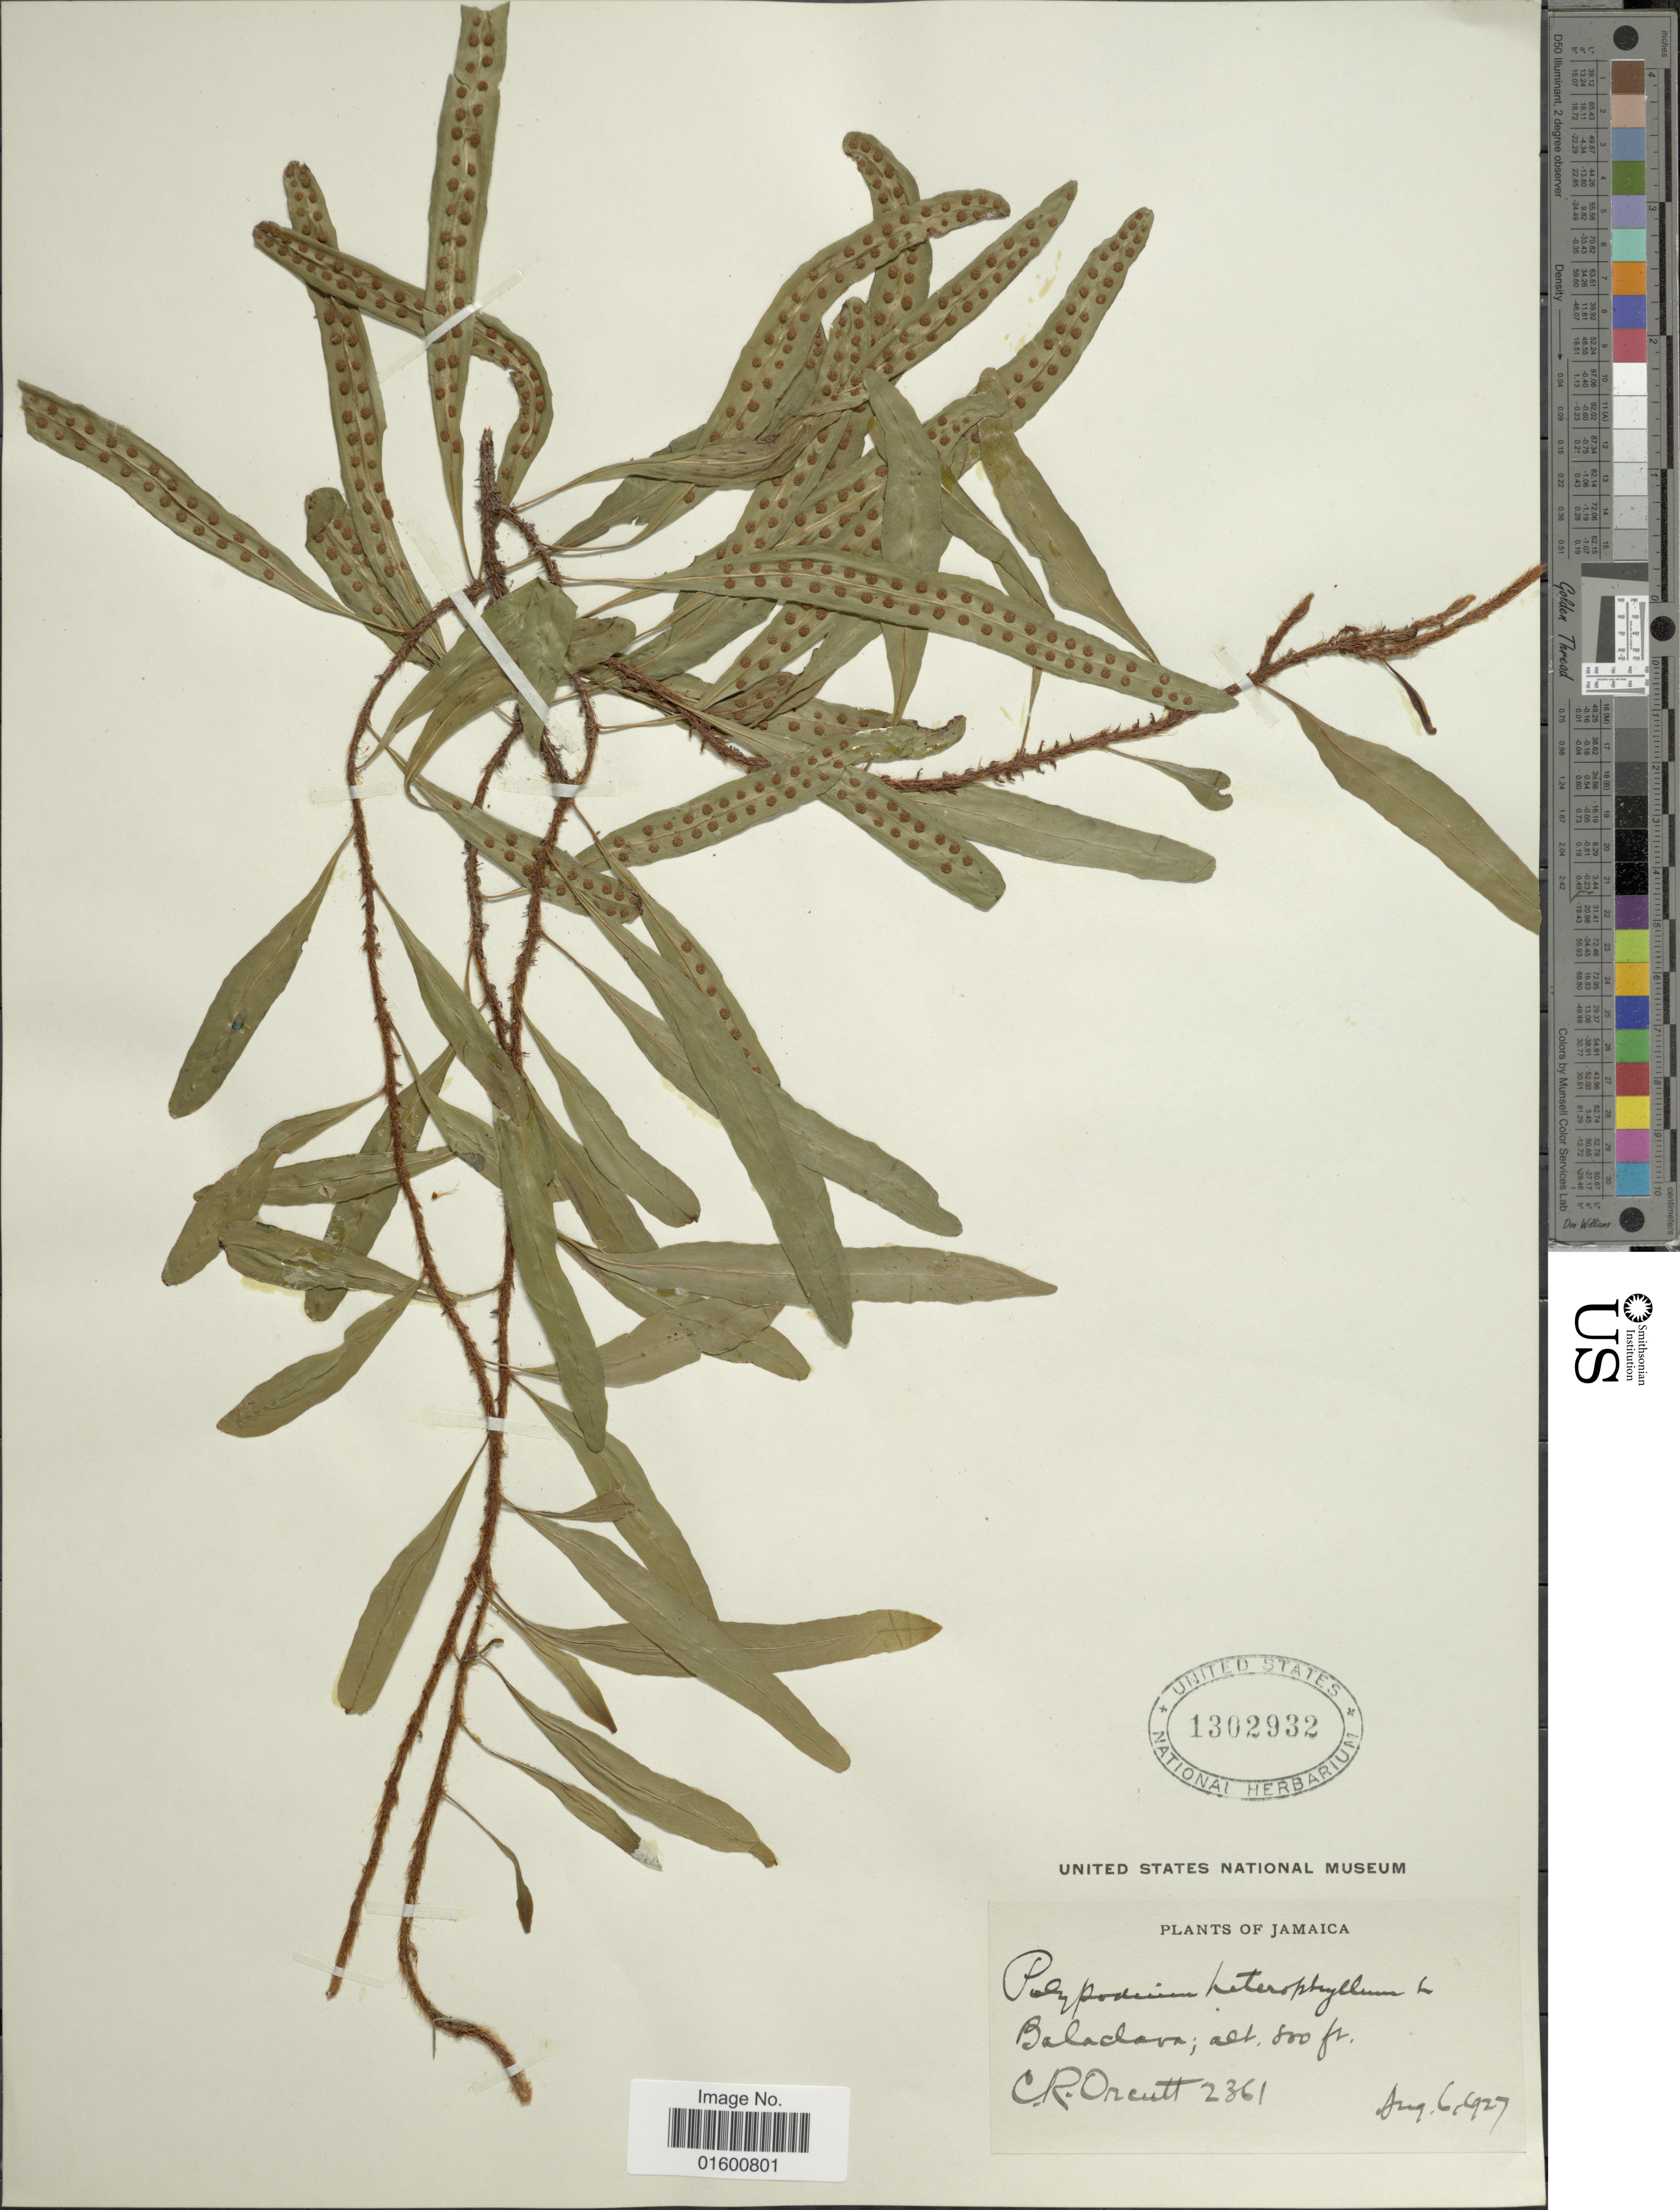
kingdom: Plantae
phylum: Tracheophyta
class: Polypodiopsida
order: Polypodiales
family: Polypodiaceae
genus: Microgramma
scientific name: Microgramma heterophylla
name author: (L.) Wherry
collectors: C. R. Orcutt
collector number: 2361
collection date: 1927-08-06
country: Jamaica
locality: Balaclava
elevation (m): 244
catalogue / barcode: US 1302932